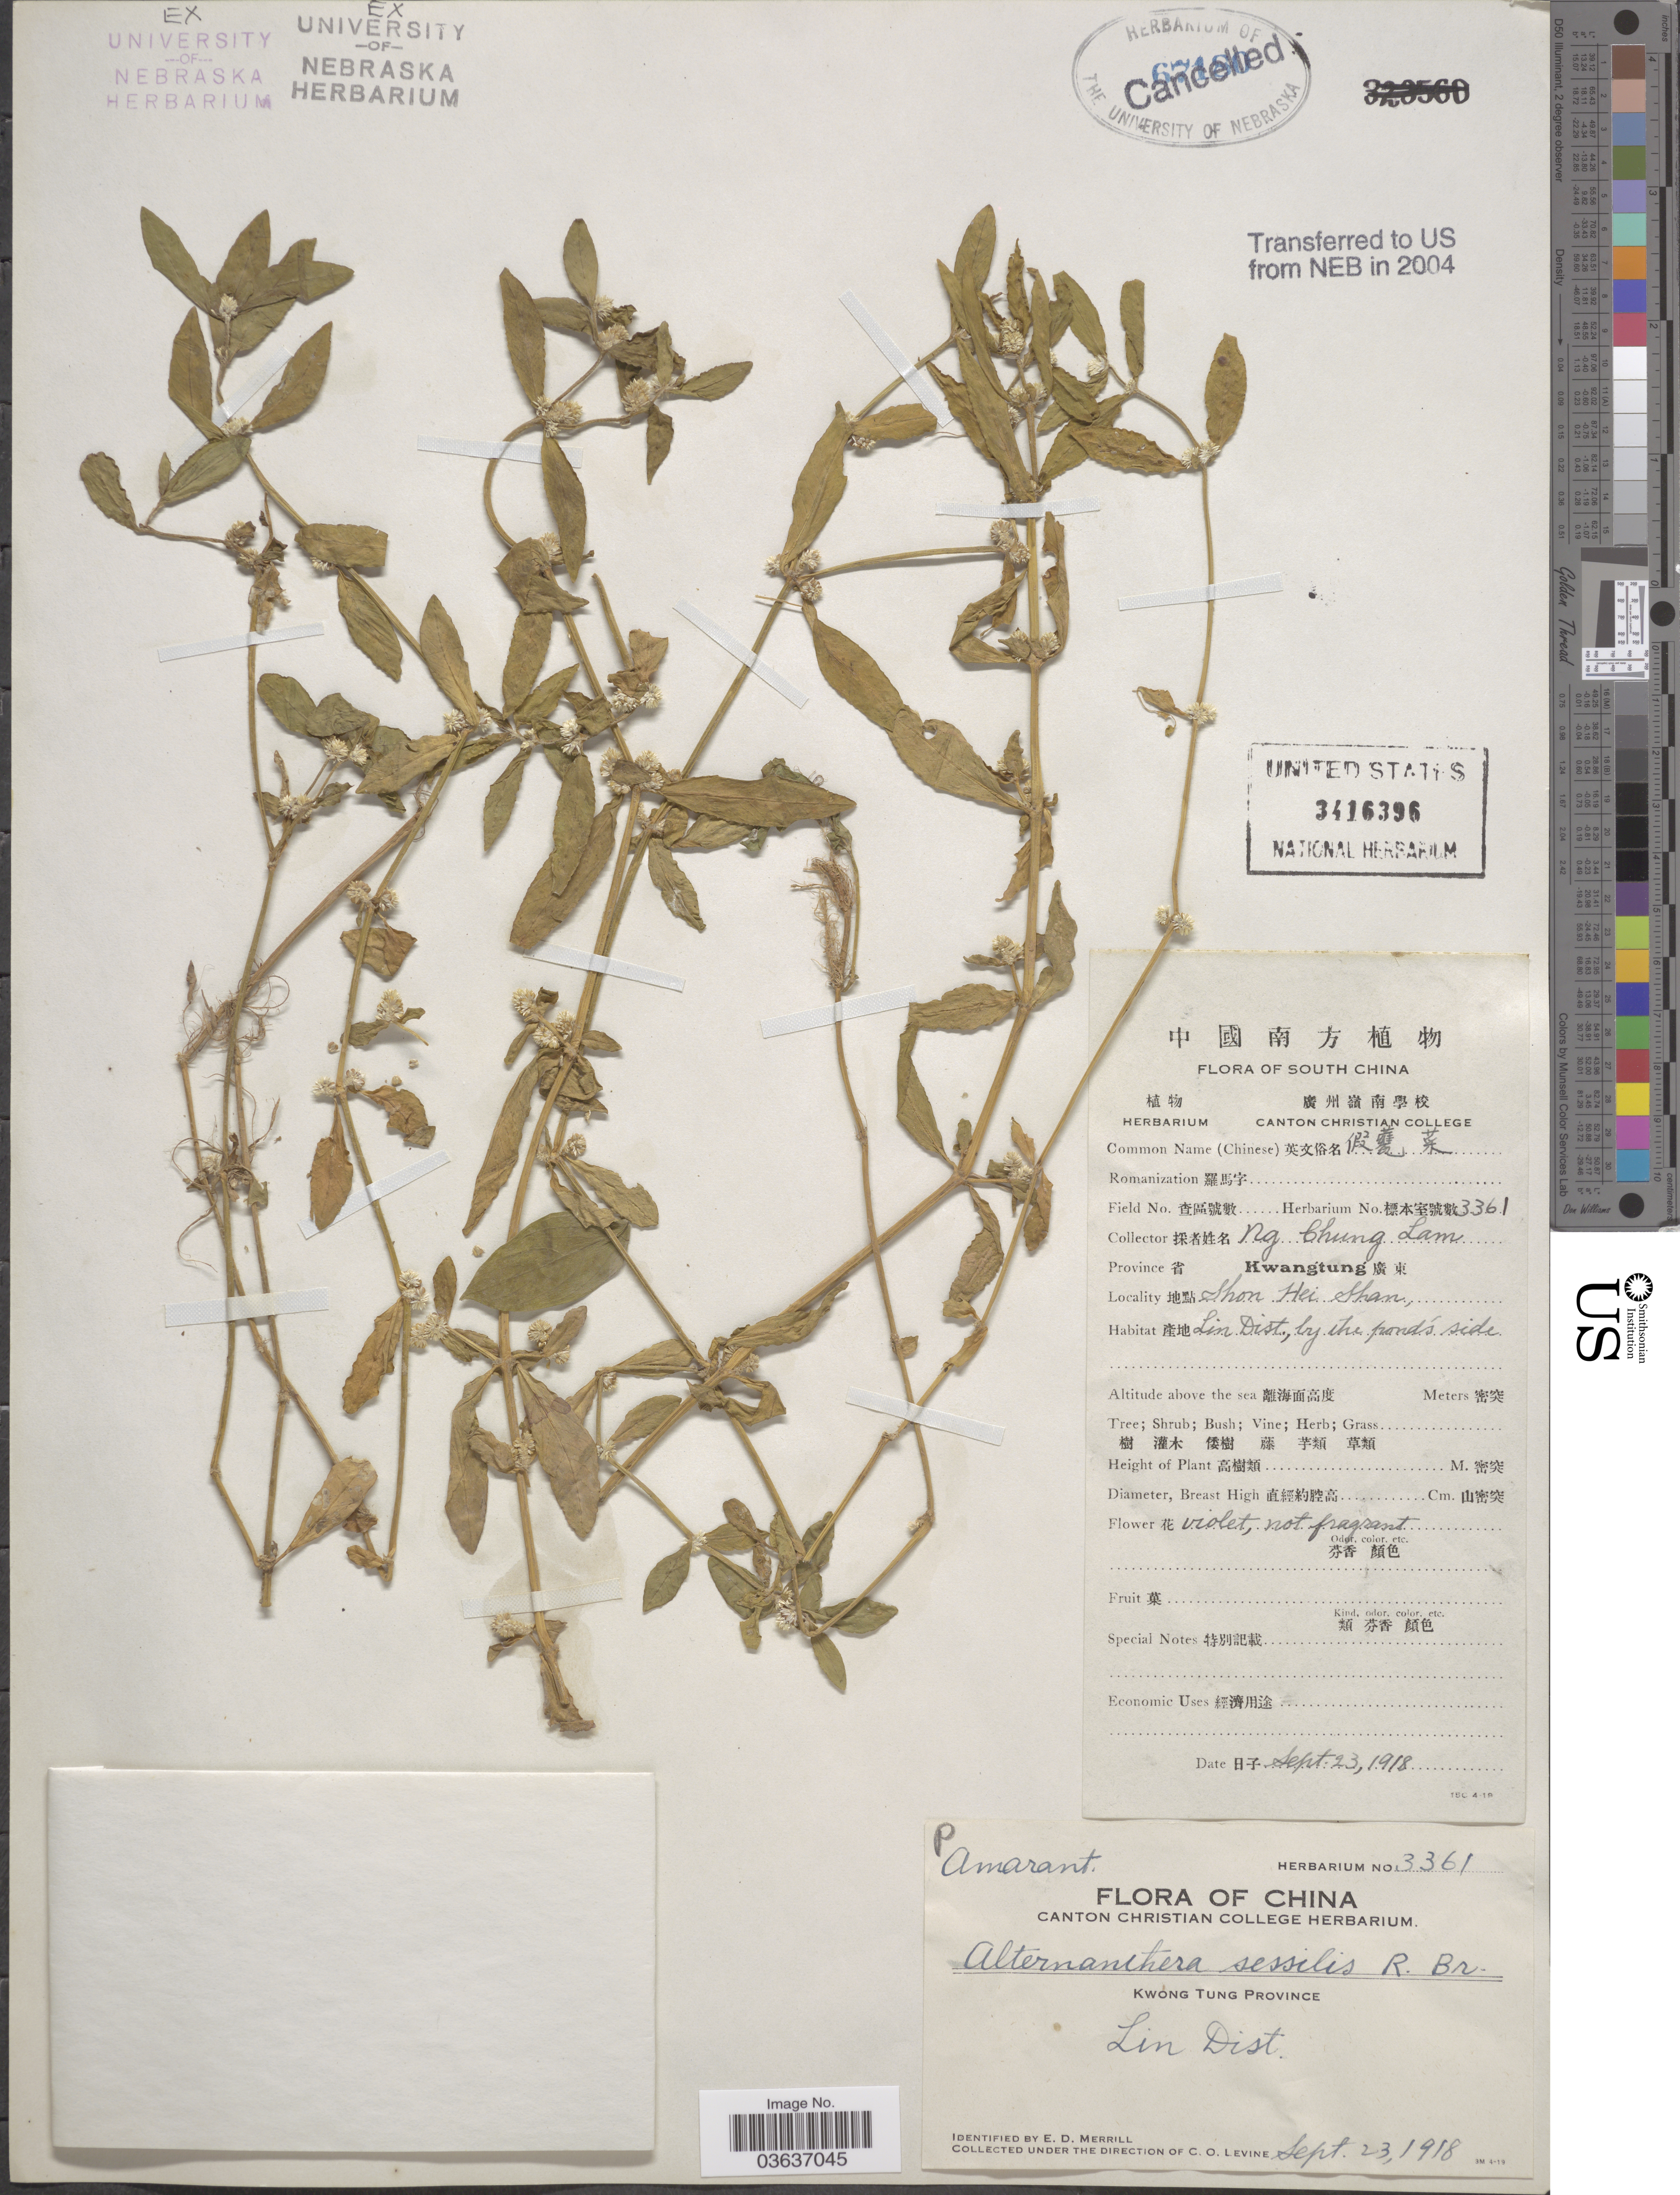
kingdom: Plantae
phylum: Tracheophyta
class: Magnoliopsida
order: Caryophyllales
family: Amaranthaceae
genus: Alternanthera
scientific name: Alternanthera sessilis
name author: (L.) DC.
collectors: C. L. Ng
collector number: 3361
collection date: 1918-09-23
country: China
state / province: Guangdong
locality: South China. Kwangtung. Shon Hei Shan, Lin Dist, by the pond's side.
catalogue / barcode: US 3416396